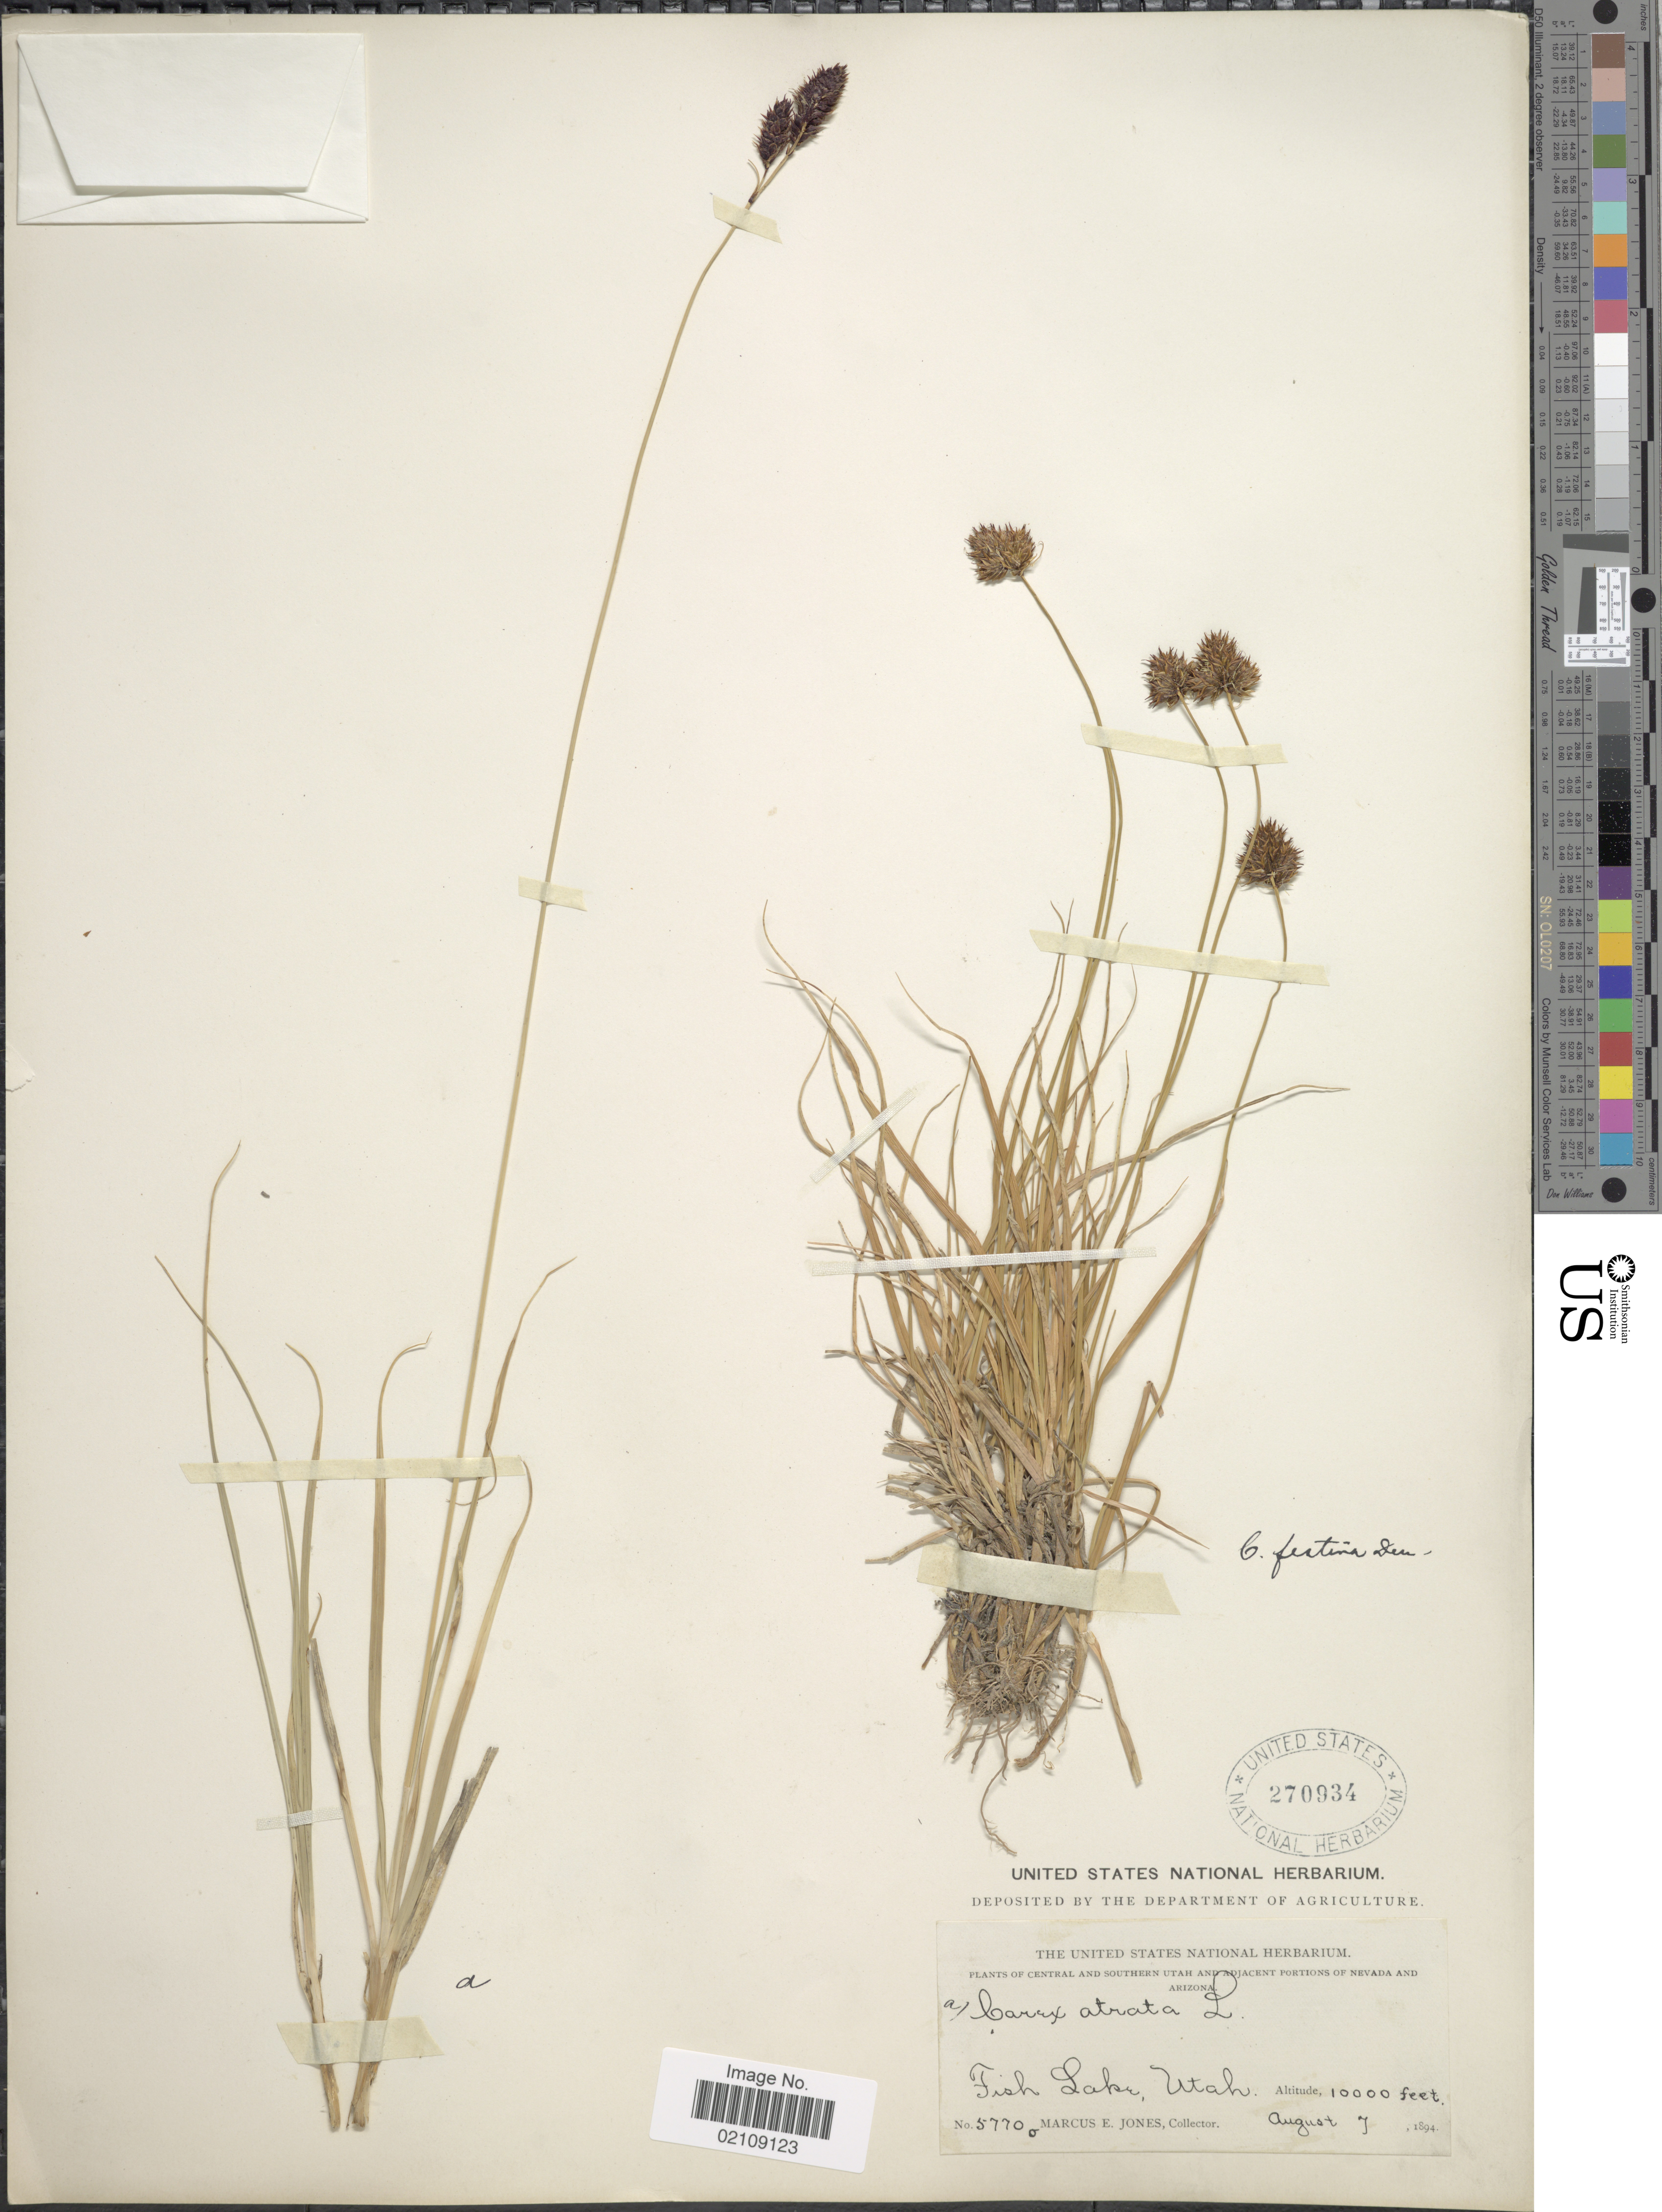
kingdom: Plantae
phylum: Tracheophyta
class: Liliopsida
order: Poales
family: Cyperaceae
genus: Carex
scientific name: Carex sp.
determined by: Strong, Mark T., (BOT), Smithsonian Institution - National Museum of Natural History (UNITED STATES)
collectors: M. E. Jones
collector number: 5770o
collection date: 1894-08-07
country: United States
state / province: Utah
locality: Central and southern Utah. Fish Lake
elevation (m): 3048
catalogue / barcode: US 270934